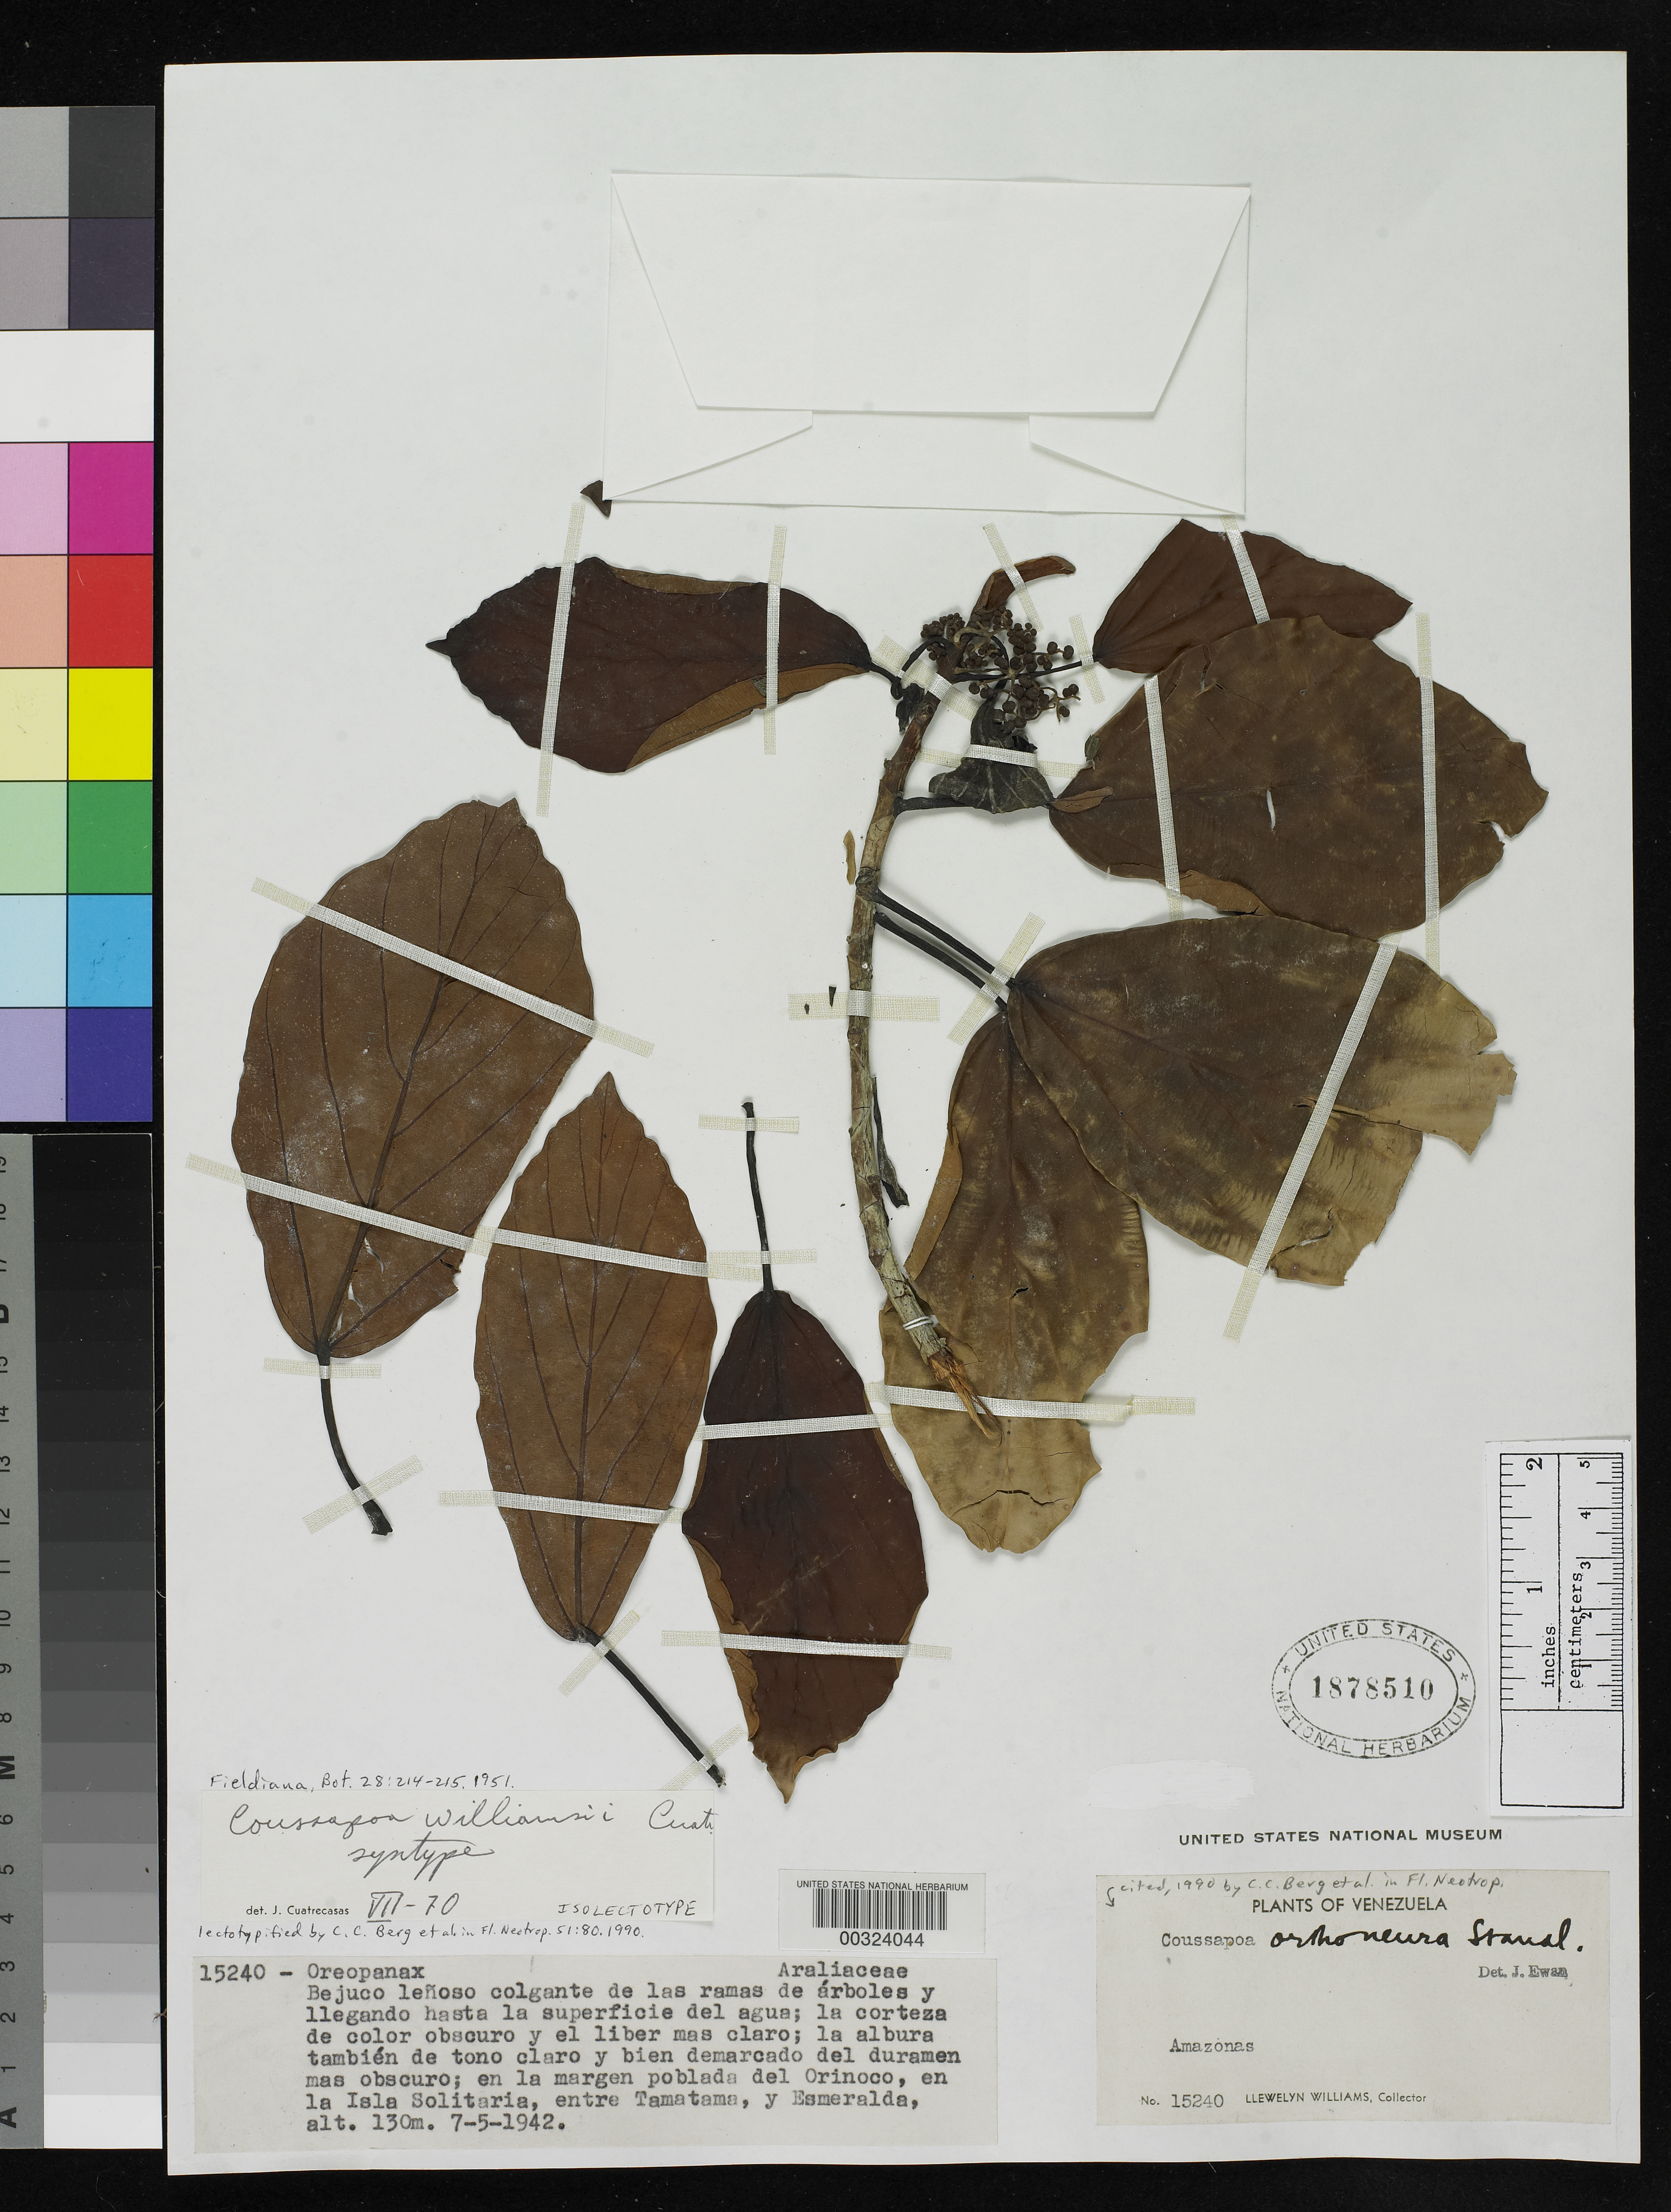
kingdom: Plantae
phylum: Tracheophyta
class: Magnoliopsida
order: Rosales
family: Urticaceae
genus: Coussapoa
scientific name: Coussapoa williamsii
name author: Cuatrec.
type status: Isolectotype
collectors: Ll. Williams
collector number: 15240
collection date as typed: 07 May 1942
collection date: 1942-05-07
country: Venezuela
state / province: Amazonas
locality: Margen poblada del Orinoco, en la Isla Solitaria, entre Tamatama y Esmeralda.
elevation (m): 130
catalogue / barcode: US 1878510